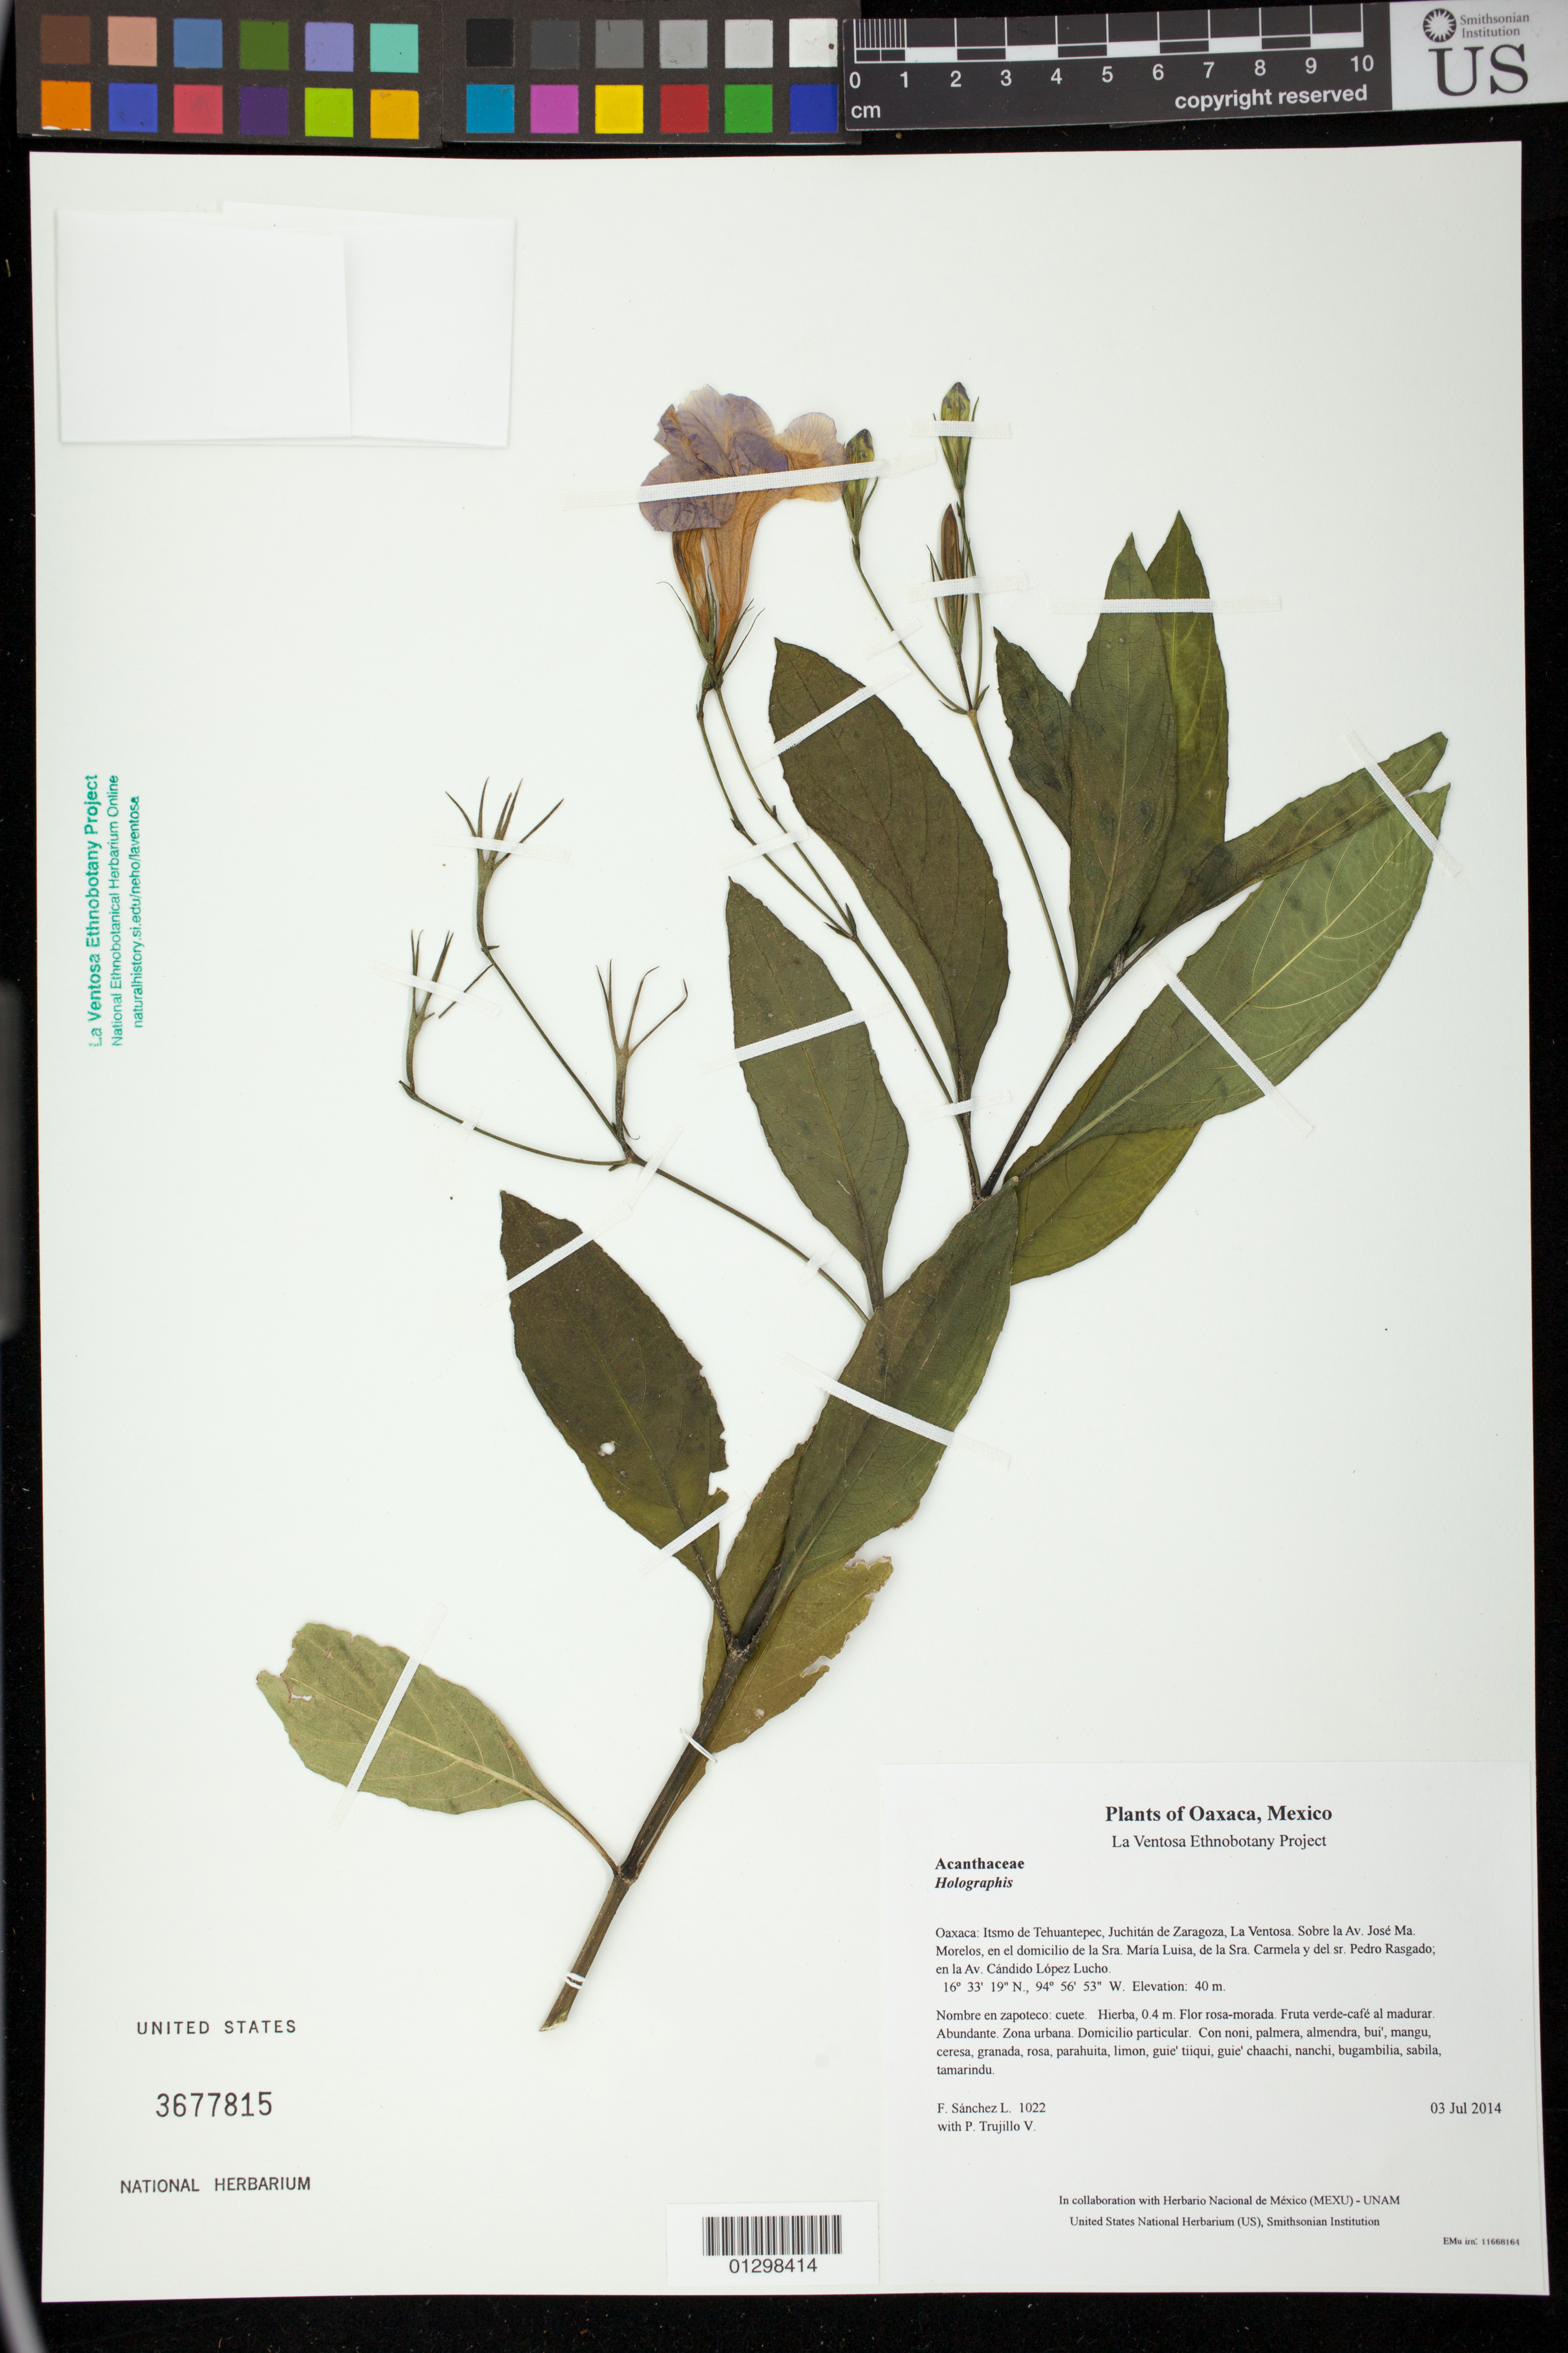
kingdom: Plantae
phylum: Tracheophyta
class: Magnoliopsida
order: Lamiales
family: Acanthaceae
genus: Ruellia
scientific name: Ruellia simplex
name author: C. Wright in Sauvalle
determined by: Reyes García, A.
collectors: F. Sánchez L. & P. Trujillo V.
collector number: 1022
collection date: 2014-07-03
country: Mexico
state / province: Oaxaca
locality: Itsmo de Tehuantepec, Juchitán de Zaragoza, La Ventosa. Sobre la Av. José Ma. Morelos, en el domicilio de la Sra. María Luisa, de la Sra. Carmela y del sr. Pedro Rasgado; en la Av. Cándido López Lucho.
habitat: Zona urbana. Domicilio particular.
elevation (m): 40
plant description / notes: JEBOT, MEXU, SERO, US; Guixi bandaga. 0.4 m. Guie' rosa-nagu. Cuaananaxhi naga'-nagulla ni namuu . Stale.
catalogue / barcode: US 3677815